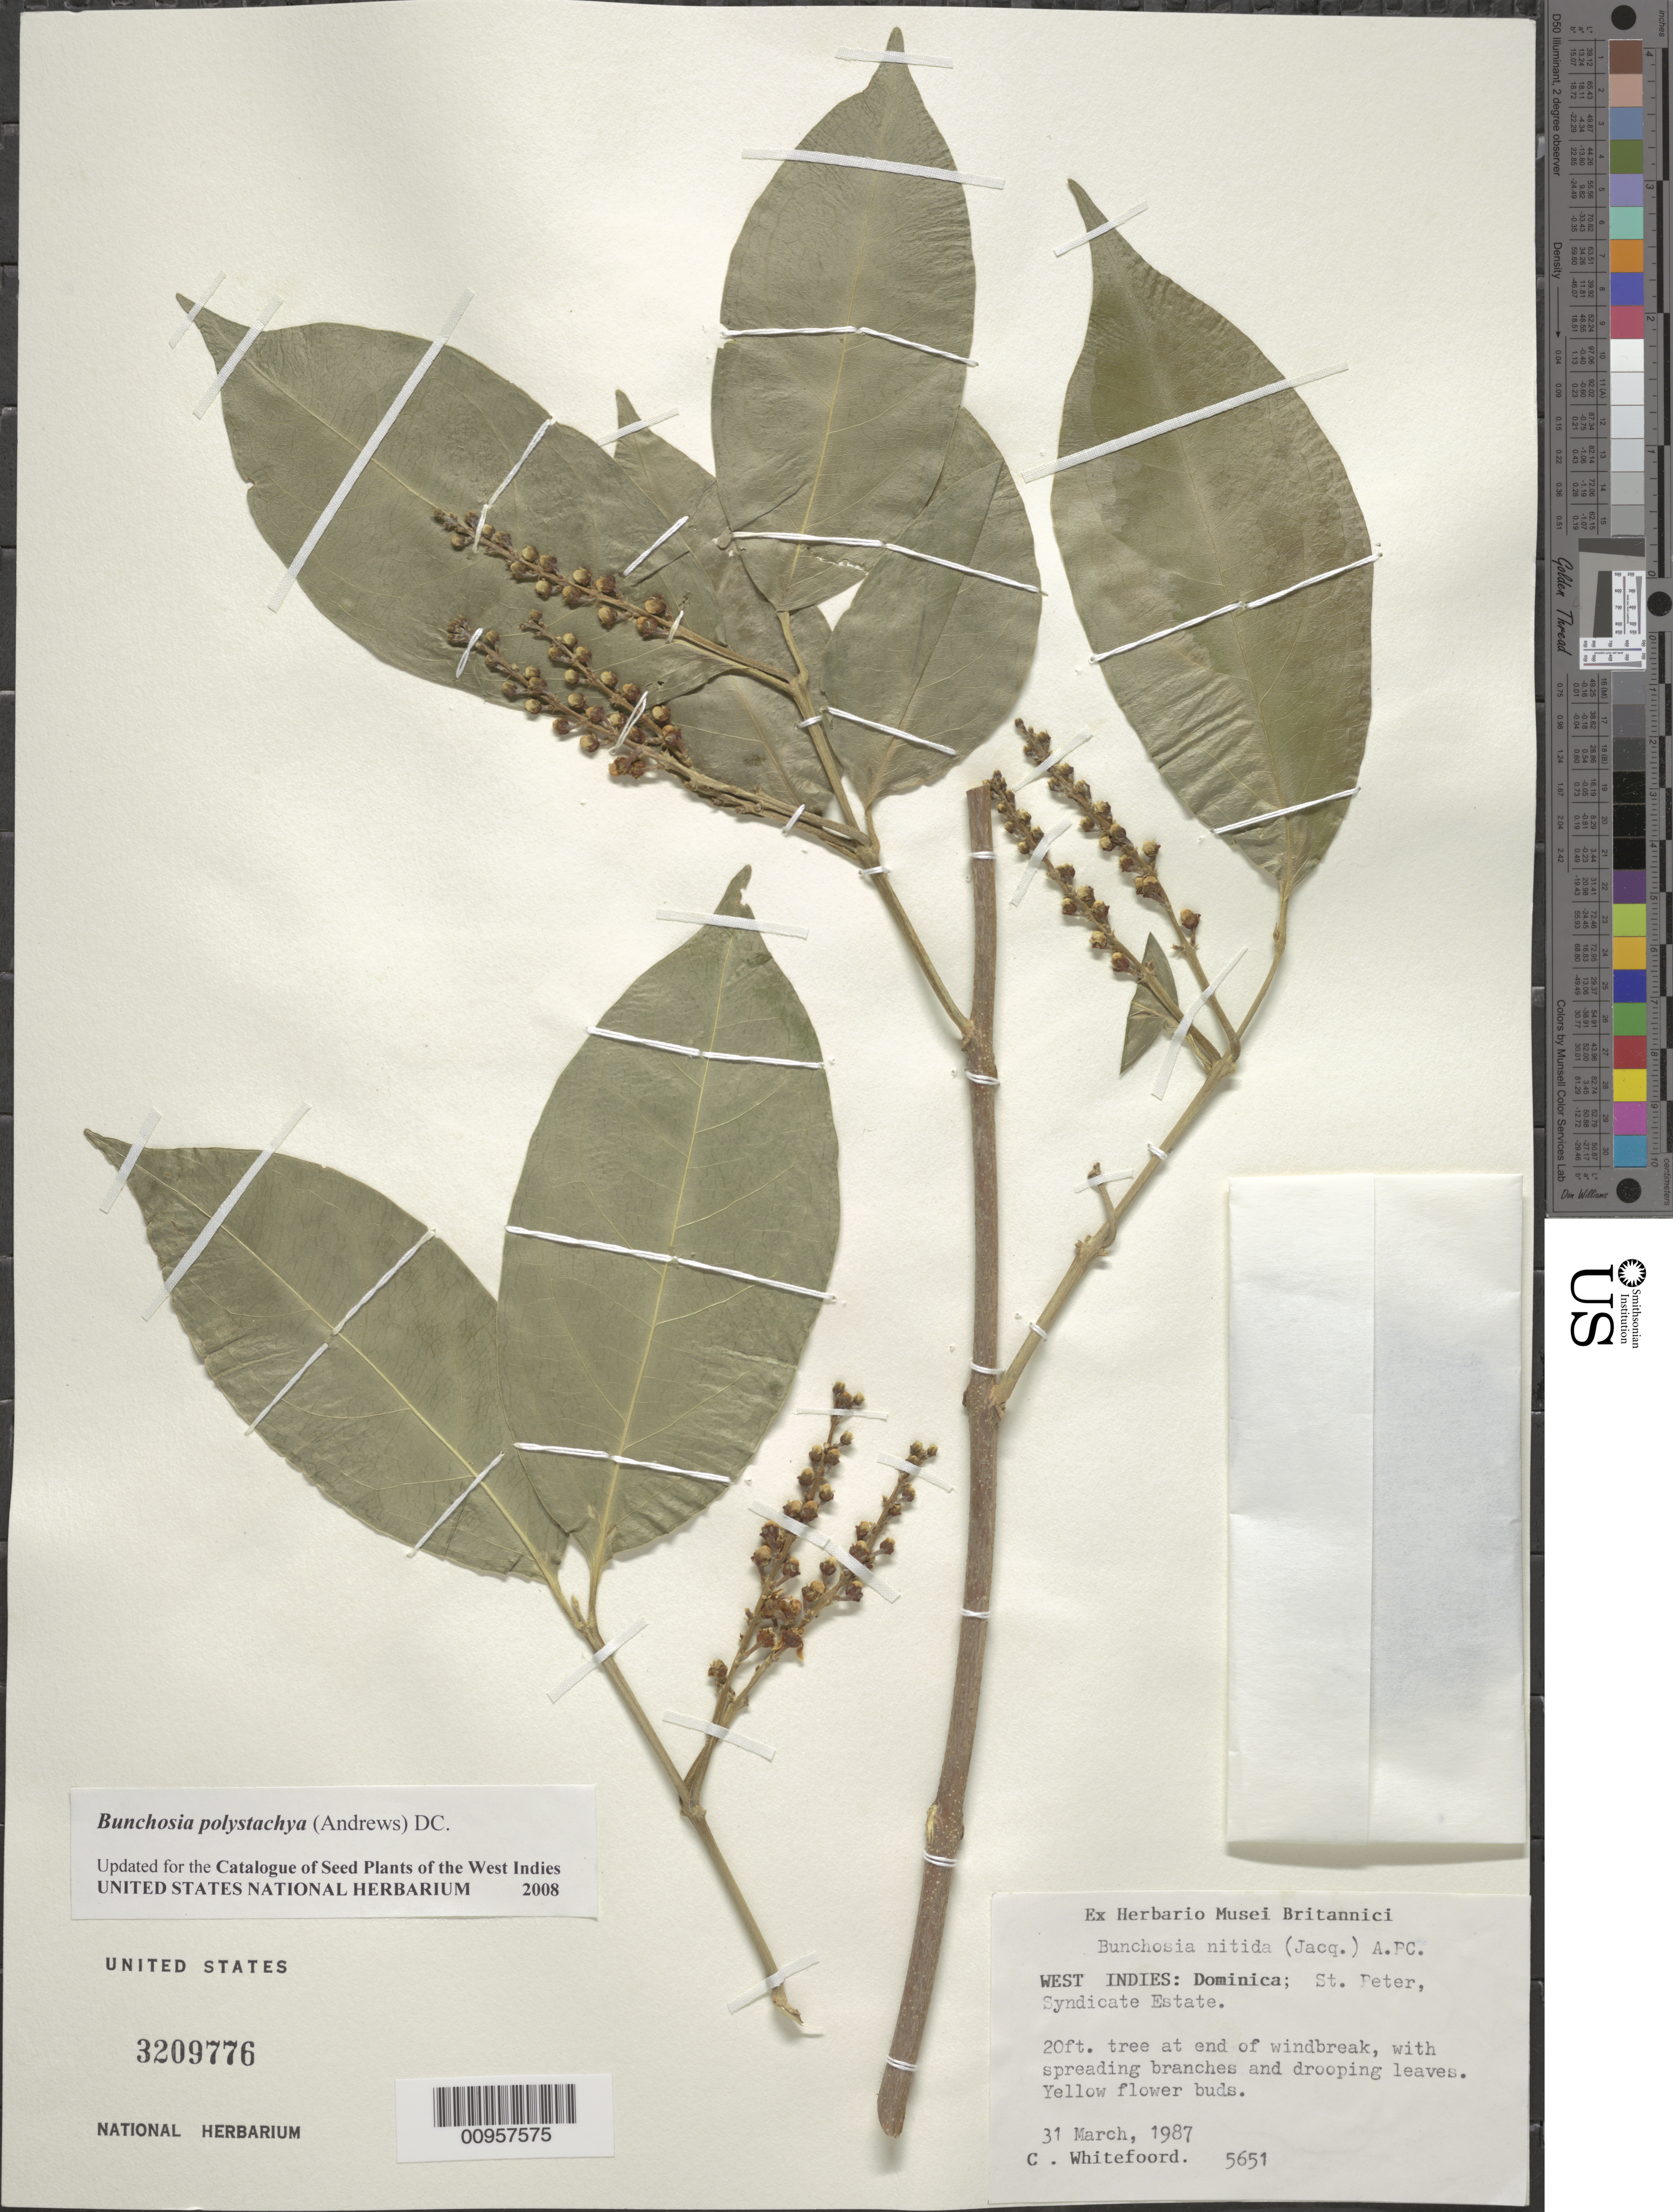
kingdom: Plantae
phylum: Tracheophyta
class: Magnoliopsida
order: Malpighiales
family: Malpighiaceae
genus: Bunchosia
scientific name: Bunchosia polystachya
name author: (Andrews) DC.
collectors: C. Whitefoord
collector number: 5651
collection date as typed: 31 Mar 1987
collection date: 1987-03-31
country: Dominica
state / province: St. Peter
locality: Syndicate Estate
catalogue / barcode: US 3209776